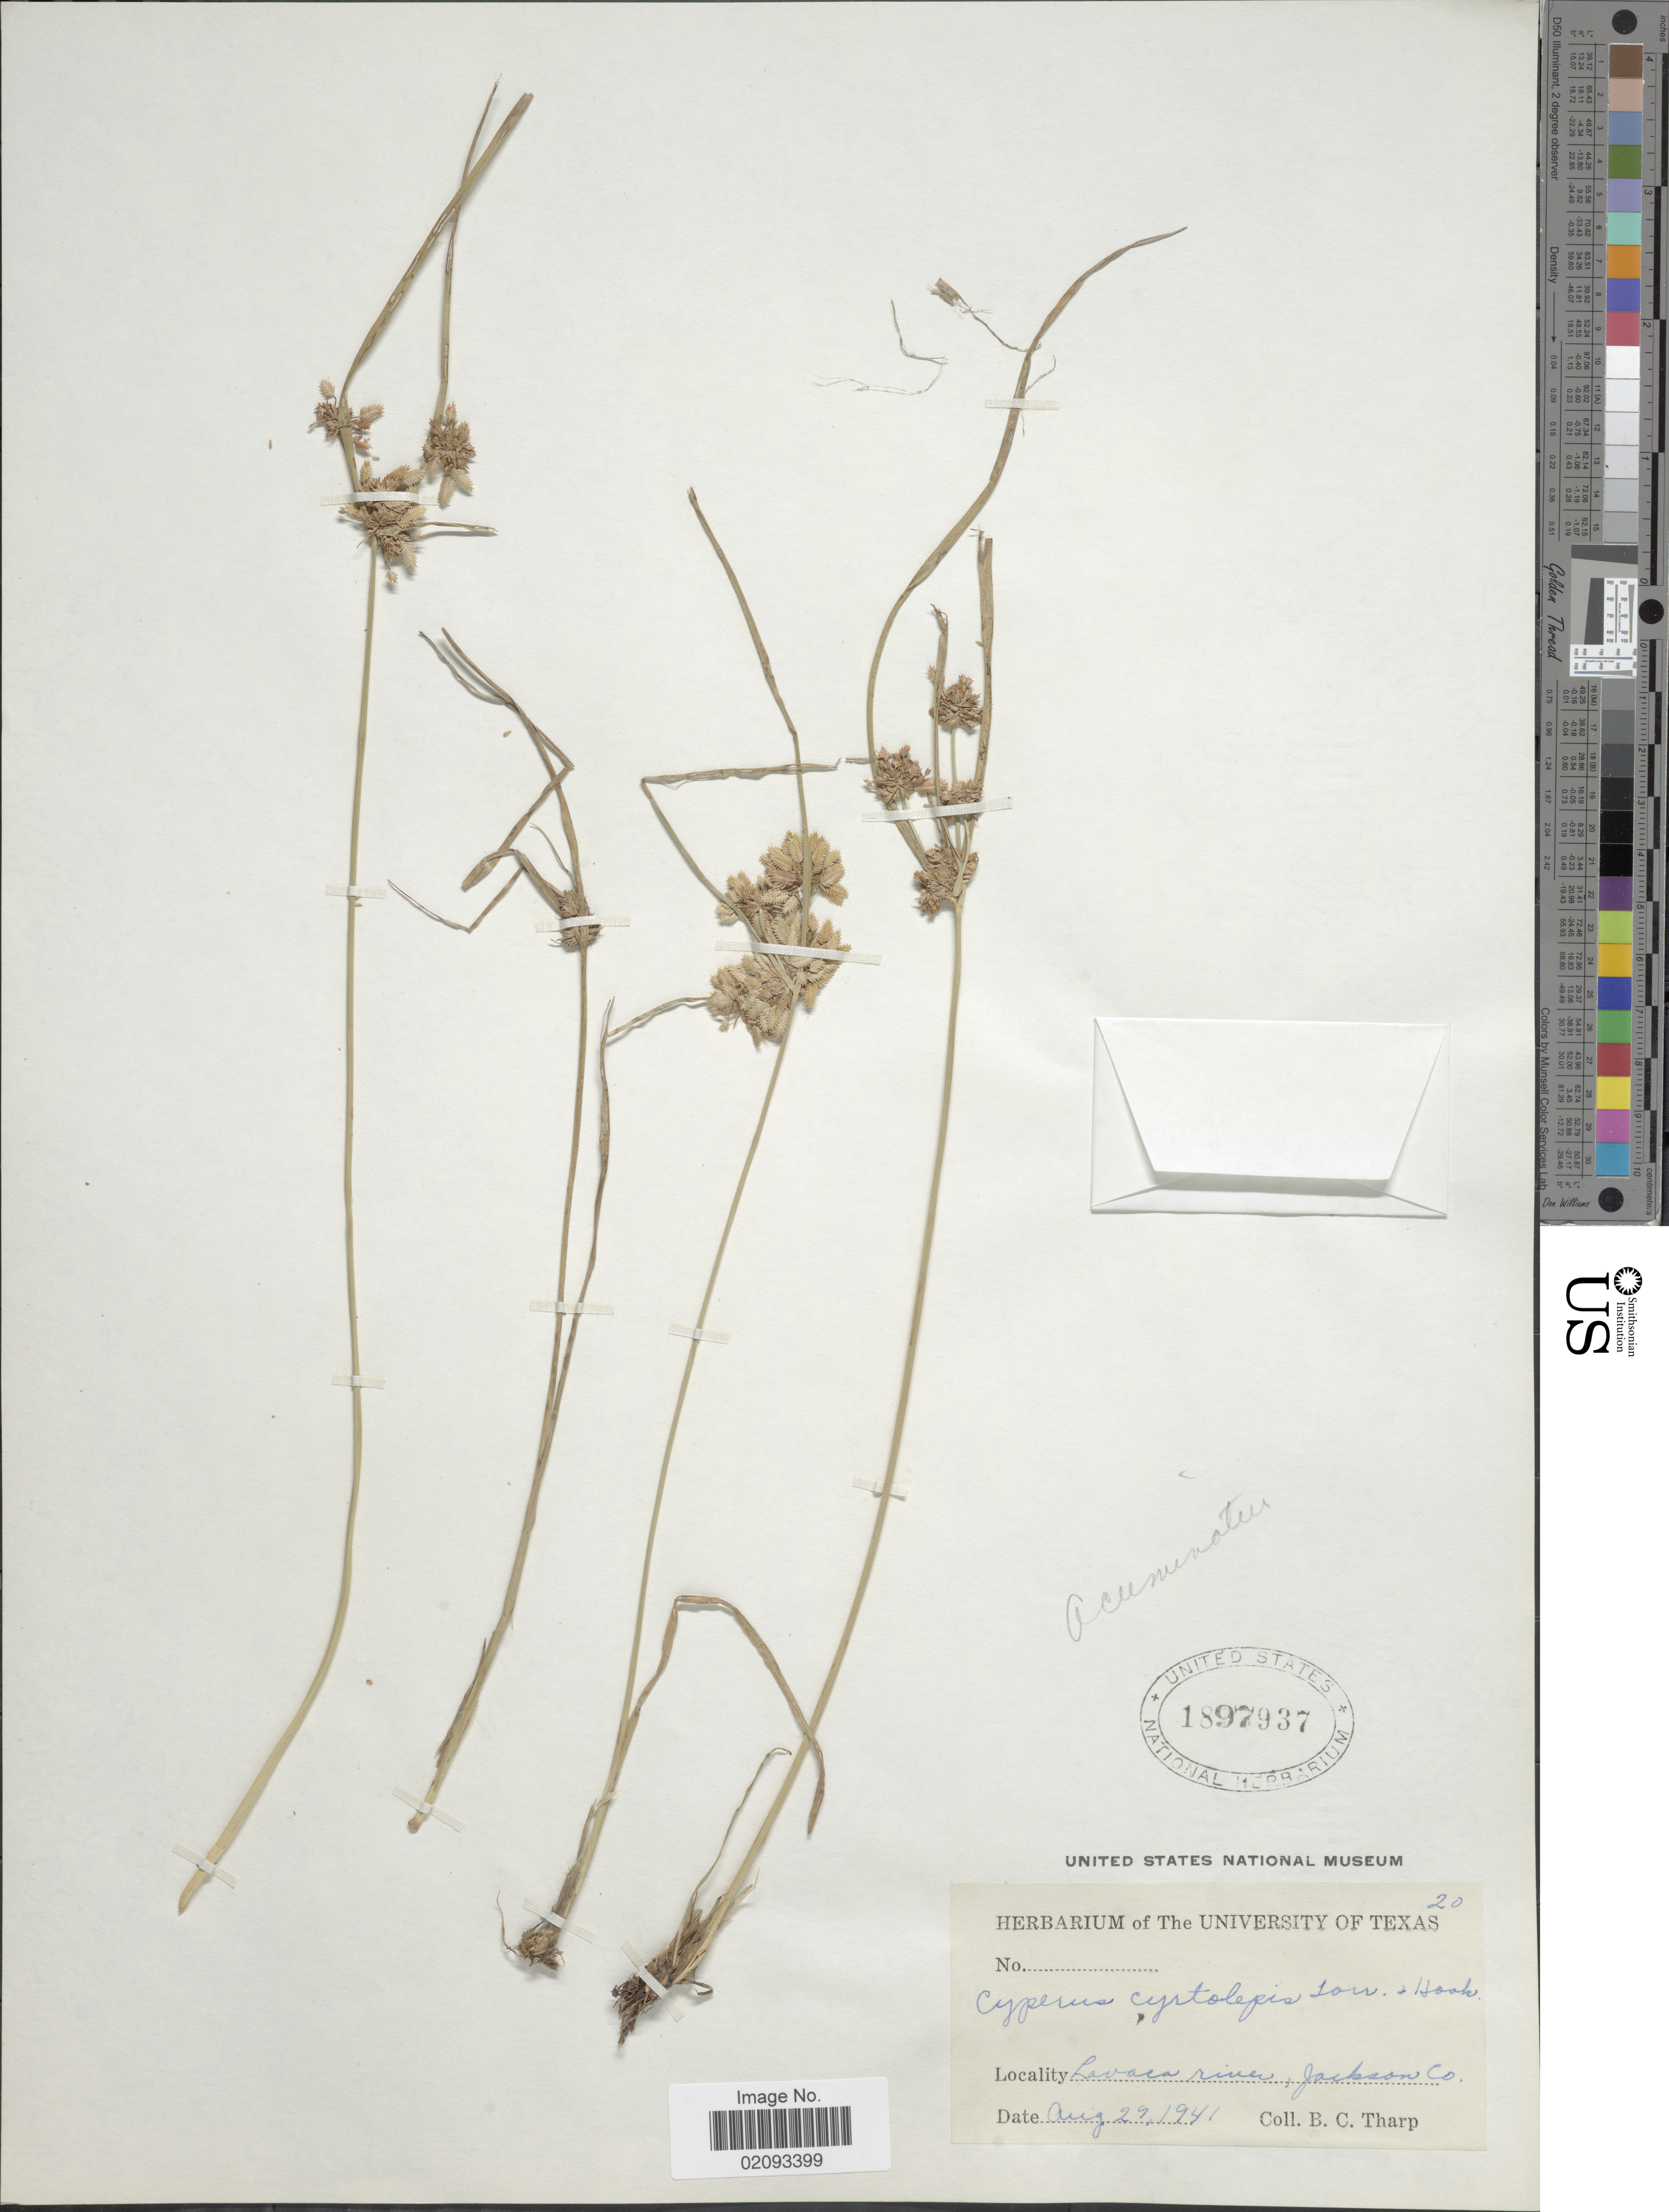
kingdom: Plantae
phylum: Tracheophyta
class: Liliopsida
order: Poales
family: Cyperaceae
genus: Cyperus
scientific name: Cyperus acuminatus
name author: Torr. & Hook.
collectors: B. C. Tharp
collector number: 20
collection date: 1941-08-29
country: United States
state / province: Texas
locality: Lavaca River, Jackson Co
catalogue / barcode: US 1897937